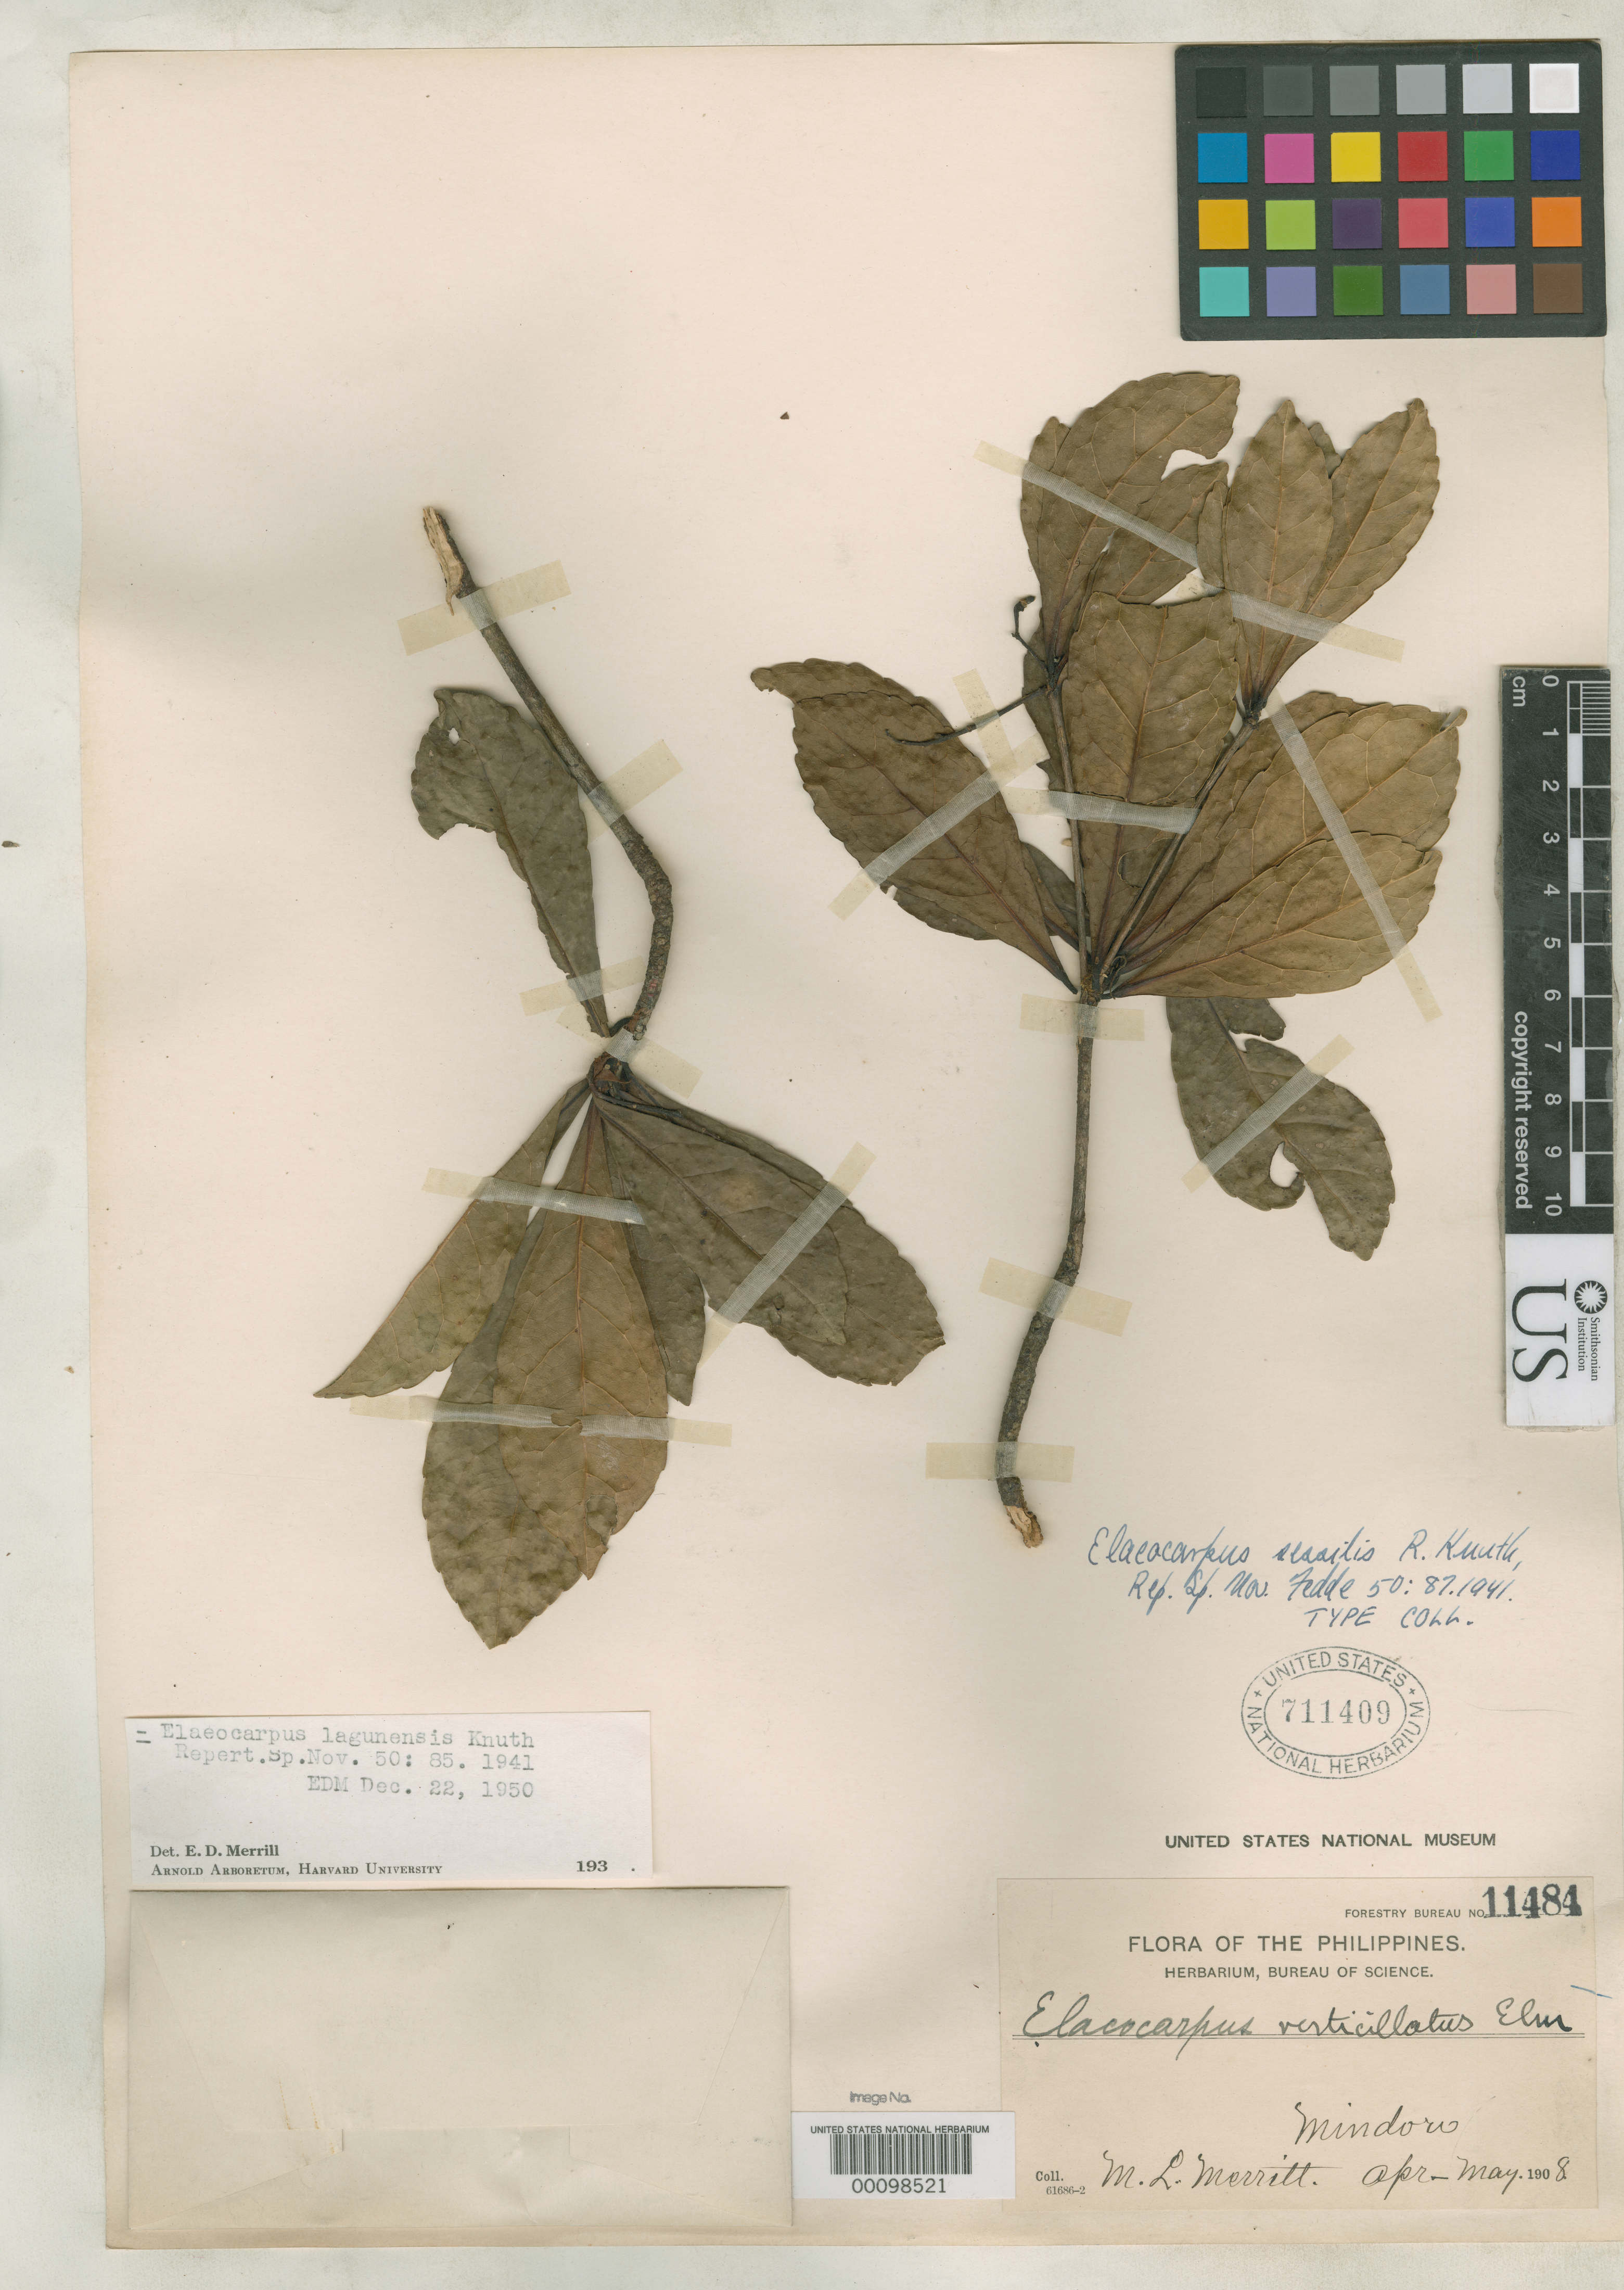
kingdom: Plantae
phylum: Tracheophyta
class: Magnoliopsida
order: Oxalidales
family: Elaeocarpaceae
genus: Elaeocarpus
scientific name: Elaeocarpus sessilis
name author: R. Knuth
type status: Isotype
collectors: M. L. Merritt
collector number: For. Bur. 11484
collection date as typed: Apr 1908 to -- May 1908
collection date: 1908-04/1908-05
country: Philippines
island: Mindoro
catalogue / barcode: US 711409